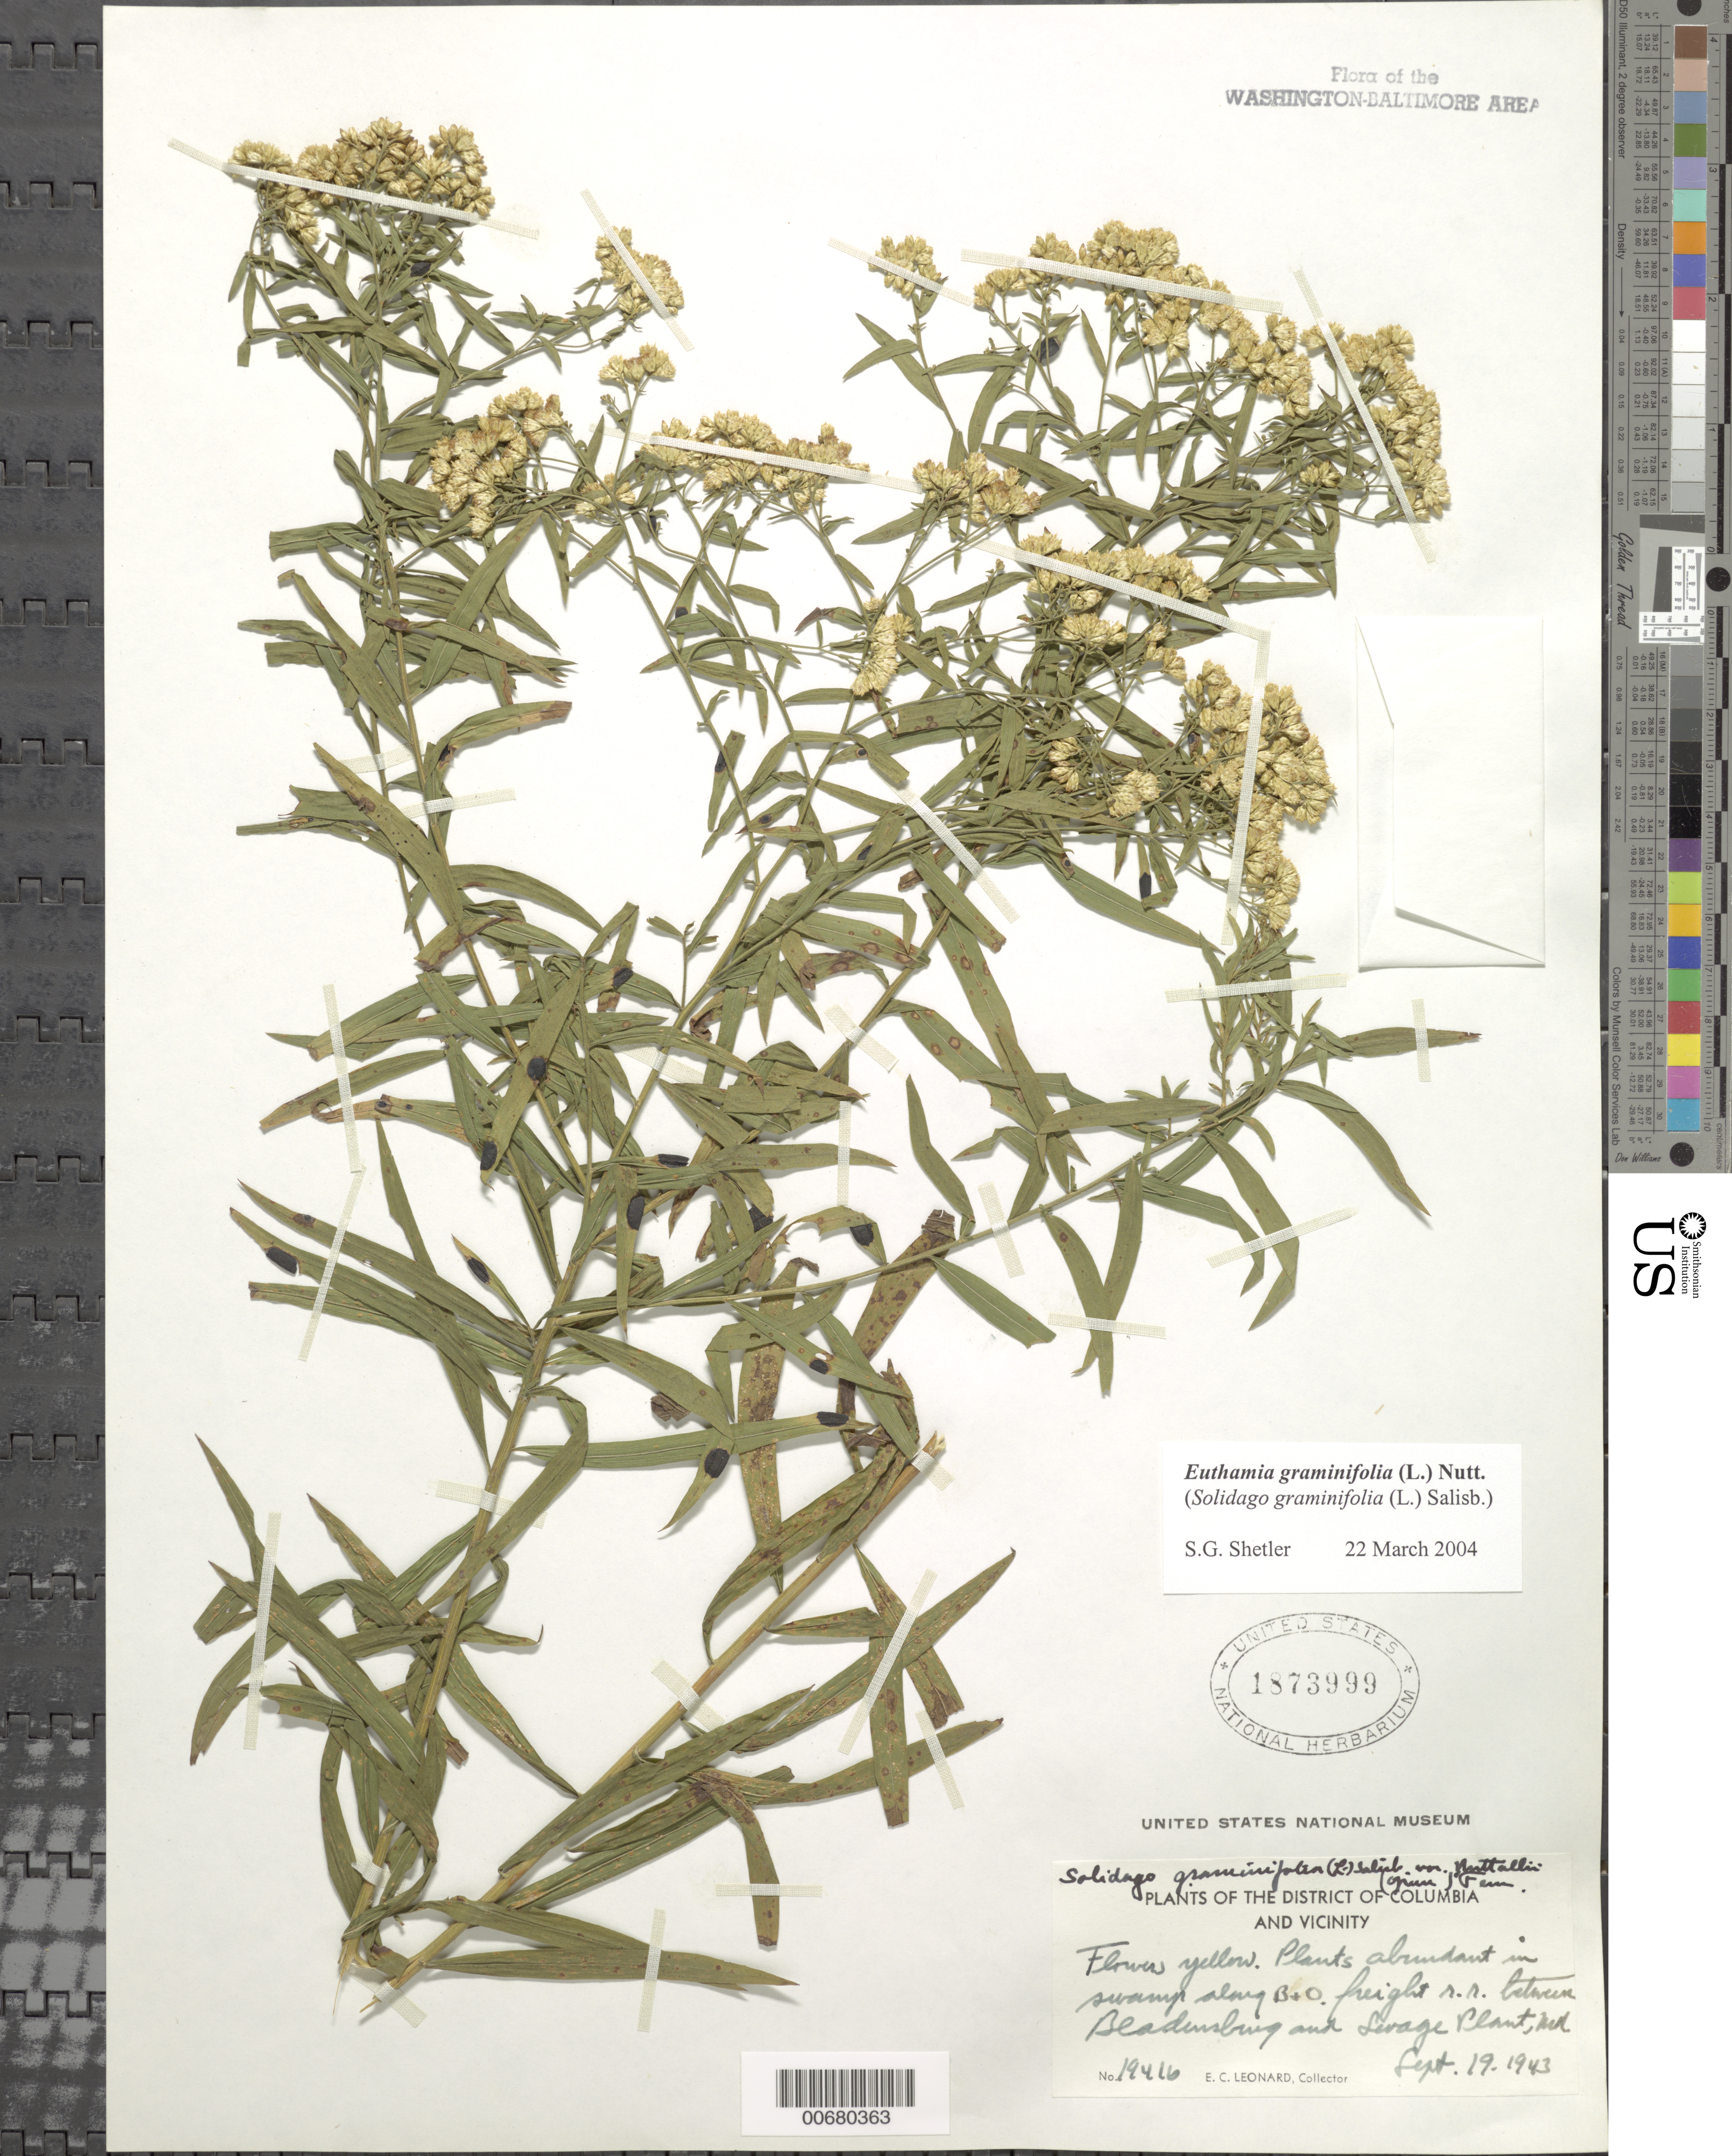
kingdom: Plantae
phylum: Tracheophyta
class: Magnoliopsida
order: Asterales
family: Asteraceae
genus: Euthamia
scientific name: Euthamia graminifolia var. nuttalii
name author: (S.W. Greene) W. Stone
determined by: Shetler, Stanwyn G., (US), NMNH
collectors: E. C. Leonard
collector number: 19416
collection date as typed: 19 Sep 1943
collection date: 1943-09-19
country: United States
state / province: Maryland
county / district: Prince George's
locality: between Bladensburg and Sewage Plant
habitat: Swamp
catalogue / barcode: US 1873999